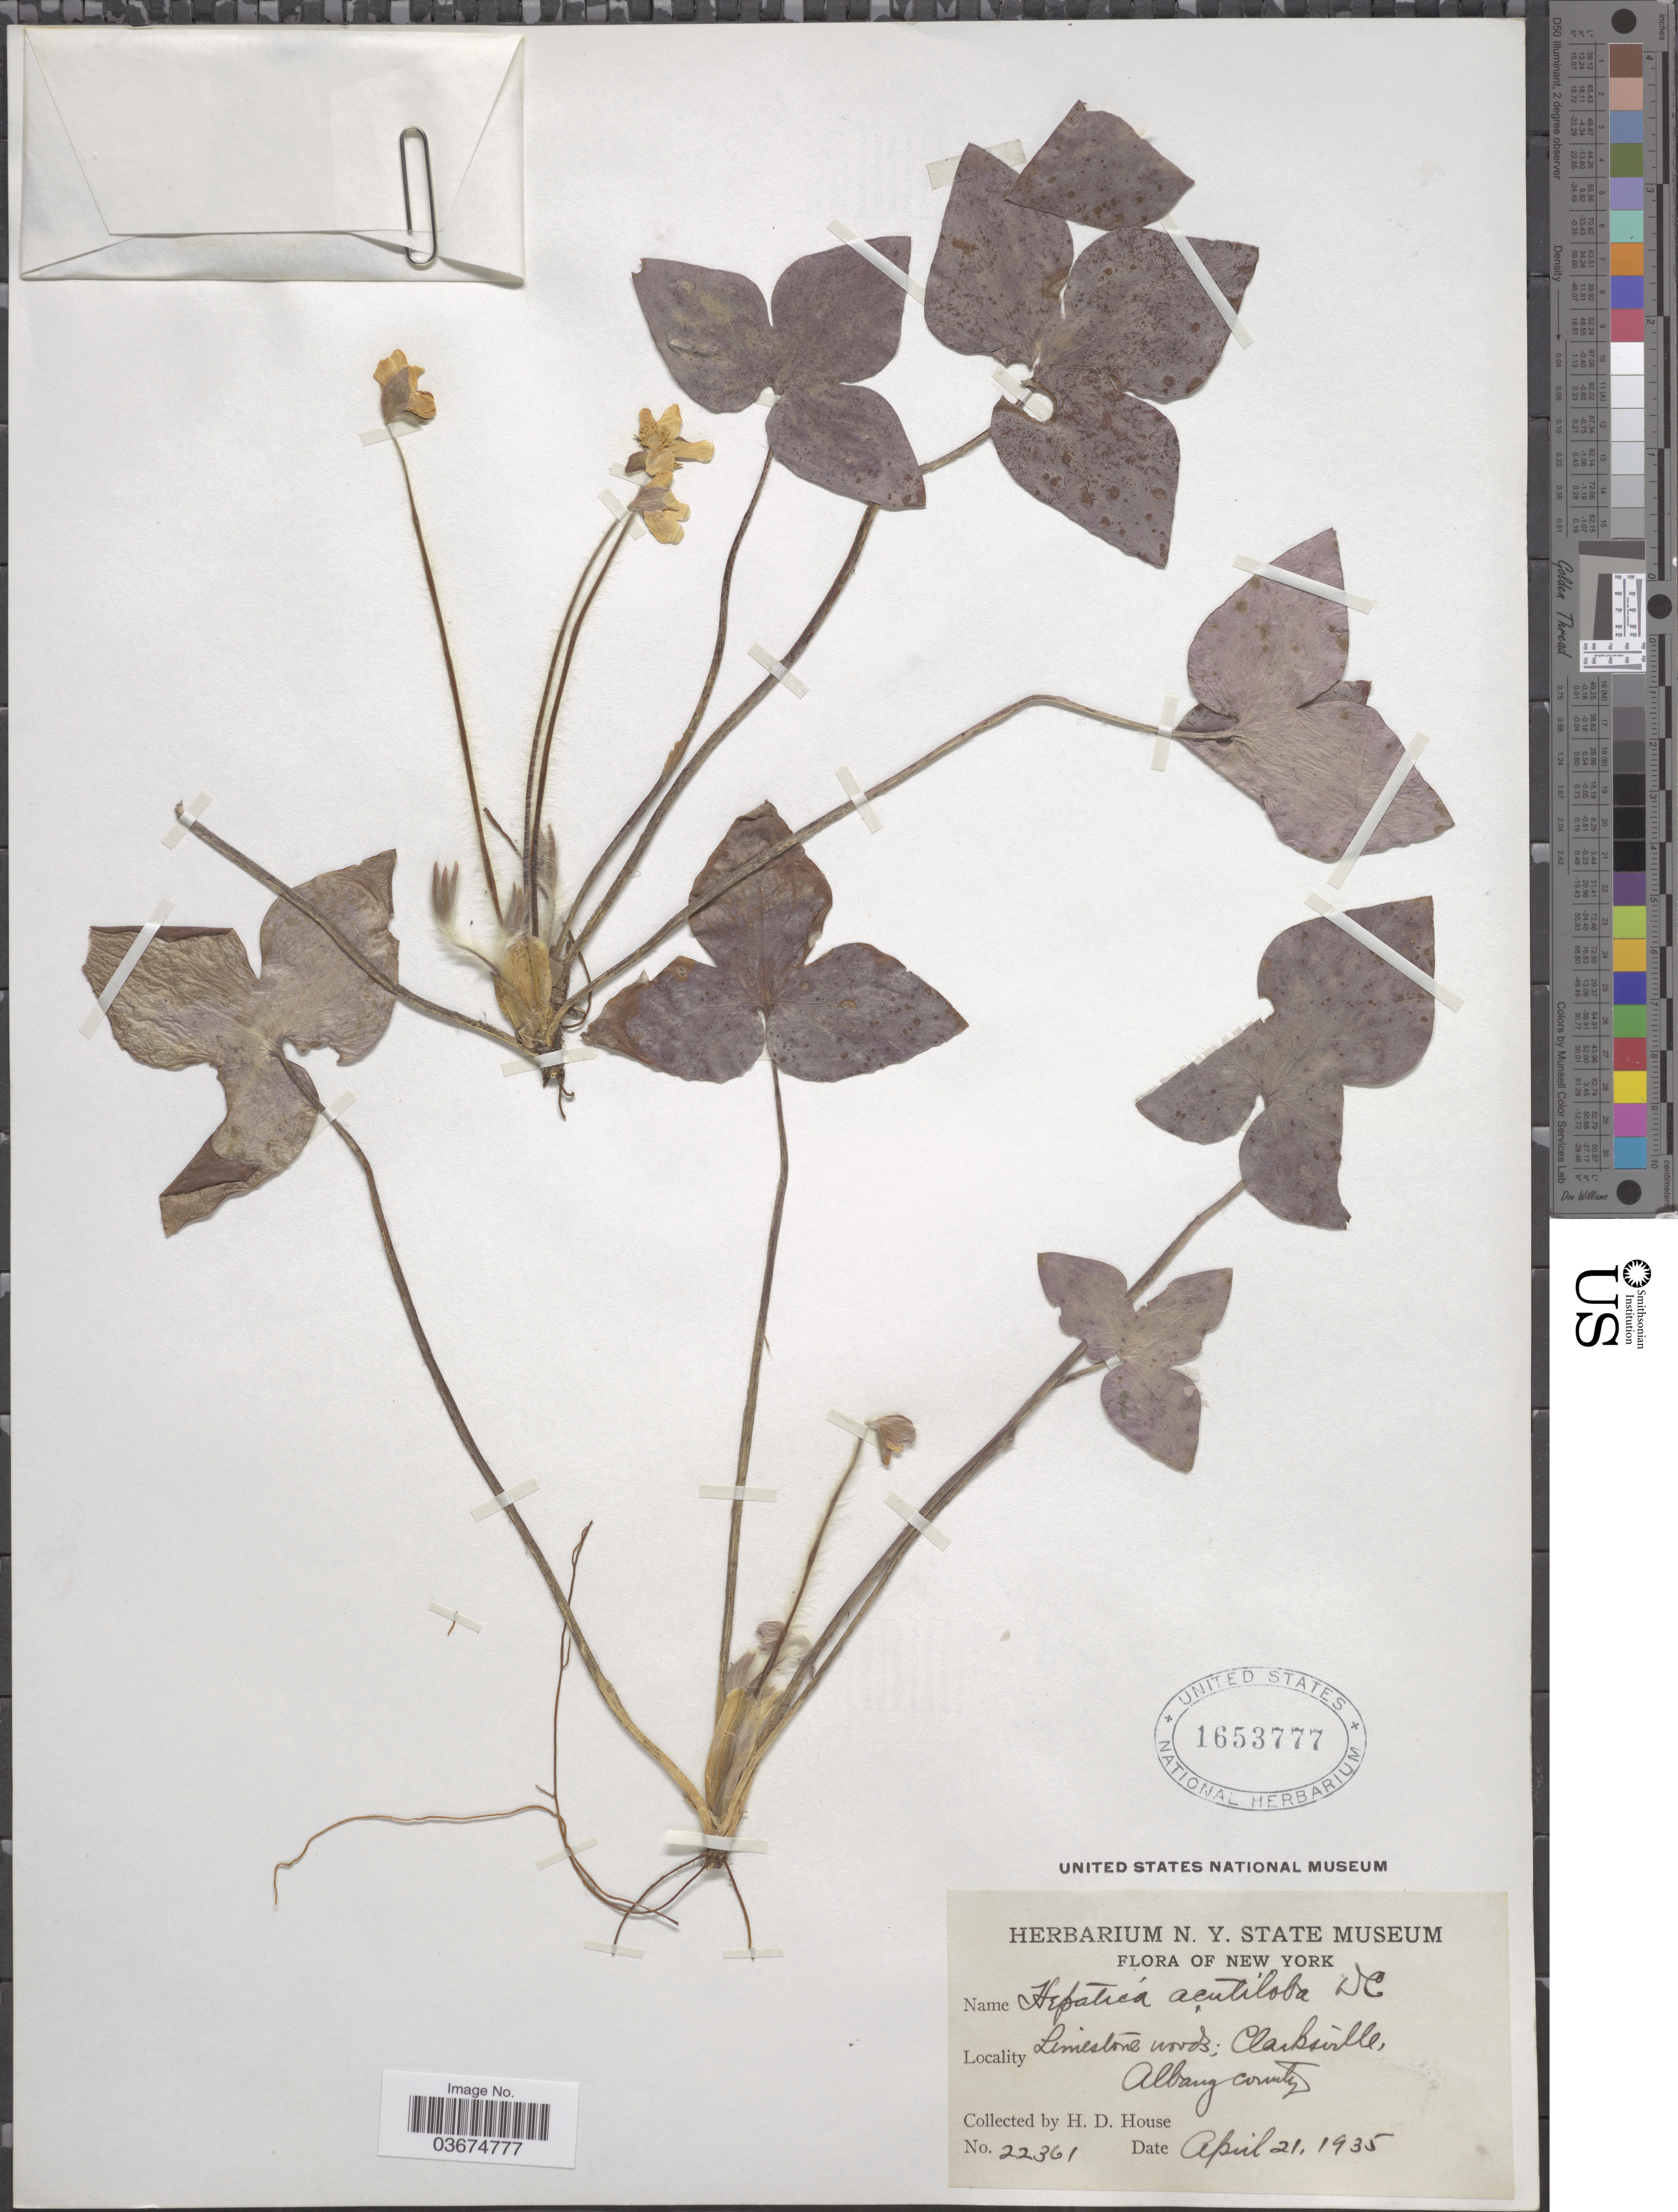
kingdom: Plantae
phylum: Tracheophyta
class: Magnoliopsida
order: Ranunculales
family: Ranunculaceae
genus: Hepatica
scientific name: Hepatica acutiloba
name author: DC.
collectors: H. D. House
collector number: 22361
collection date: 1935-04-21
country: United States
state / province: New York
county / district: Albany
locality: Clarksville, Albany county.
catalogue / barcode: US 1653777